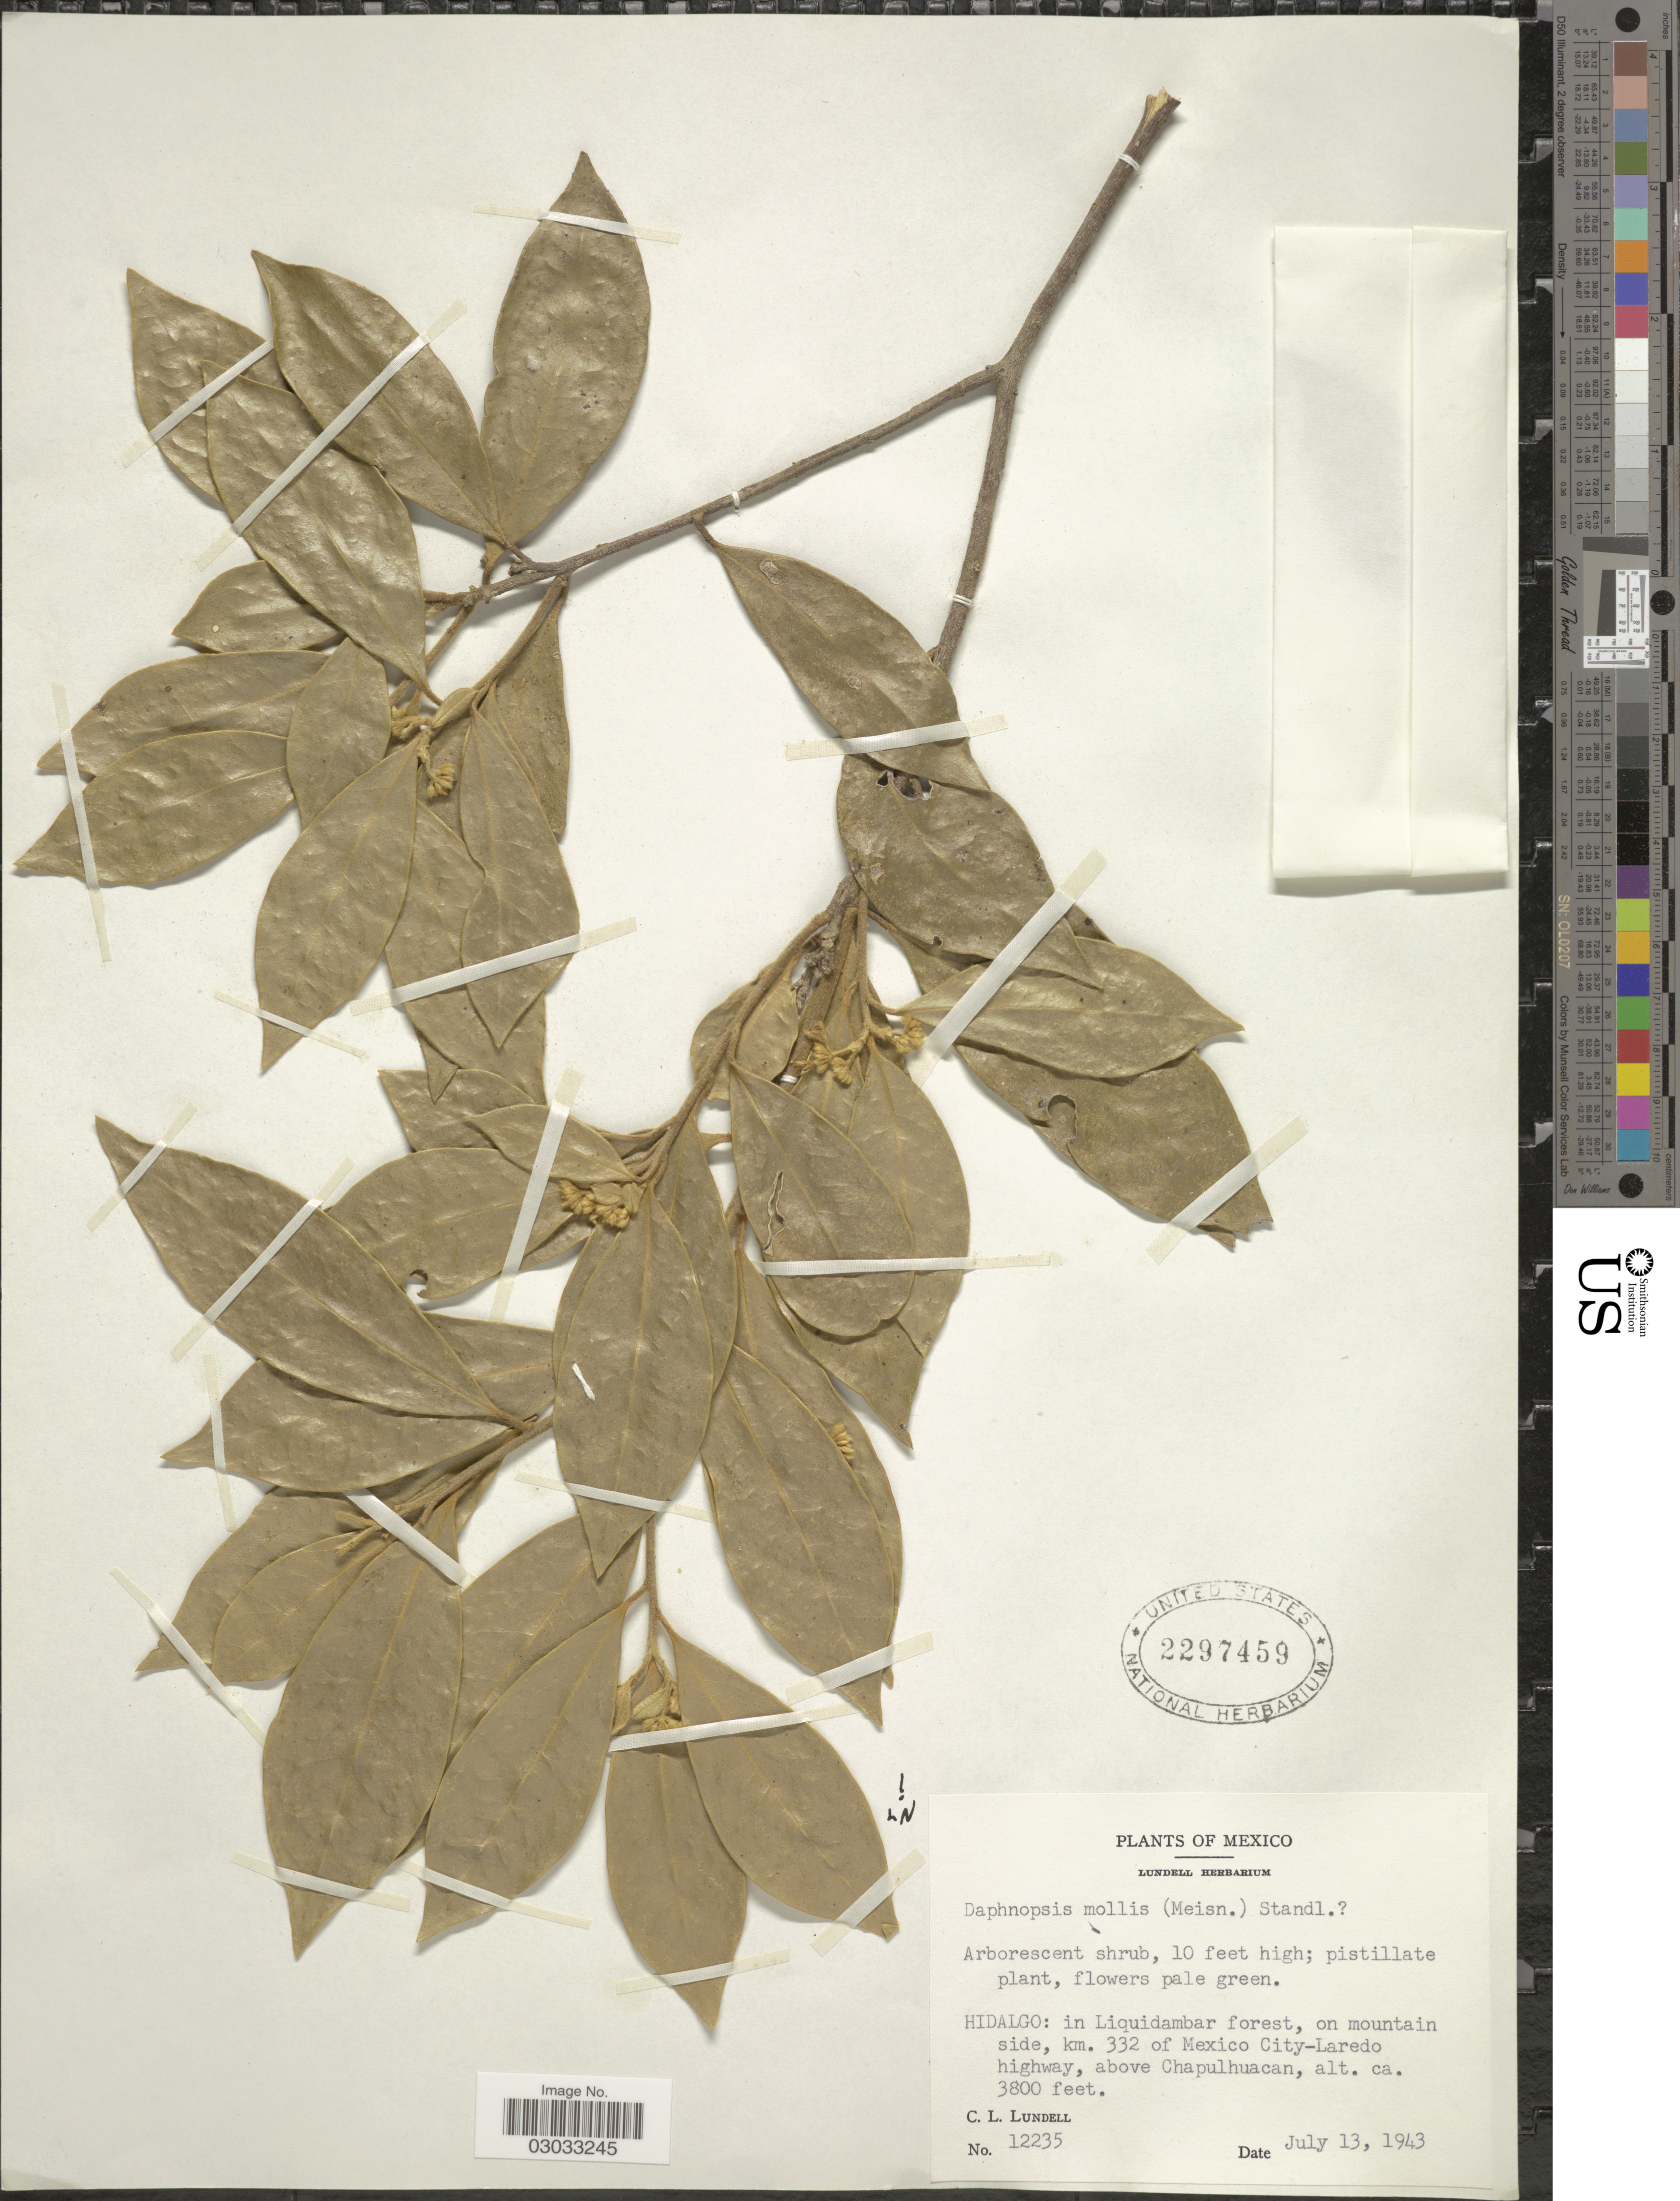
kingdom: Plantae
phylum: Tracheophyta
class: Magnoliopsida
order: Malvales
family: Thymelaeaceae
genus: Daphnopsis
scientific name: Daphnopsis mollis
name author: (Schltdl. & Cham.) Standl.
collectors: C. L. Lundell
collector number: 12235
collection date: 1943-07-13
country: Mexico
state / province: Hidalgo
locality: In Liquidambar forest, on mountain side, km. 332 of Mexico City-Laredo highway, above Chapulhuacan.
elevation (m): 1158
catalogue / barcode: US 2297459